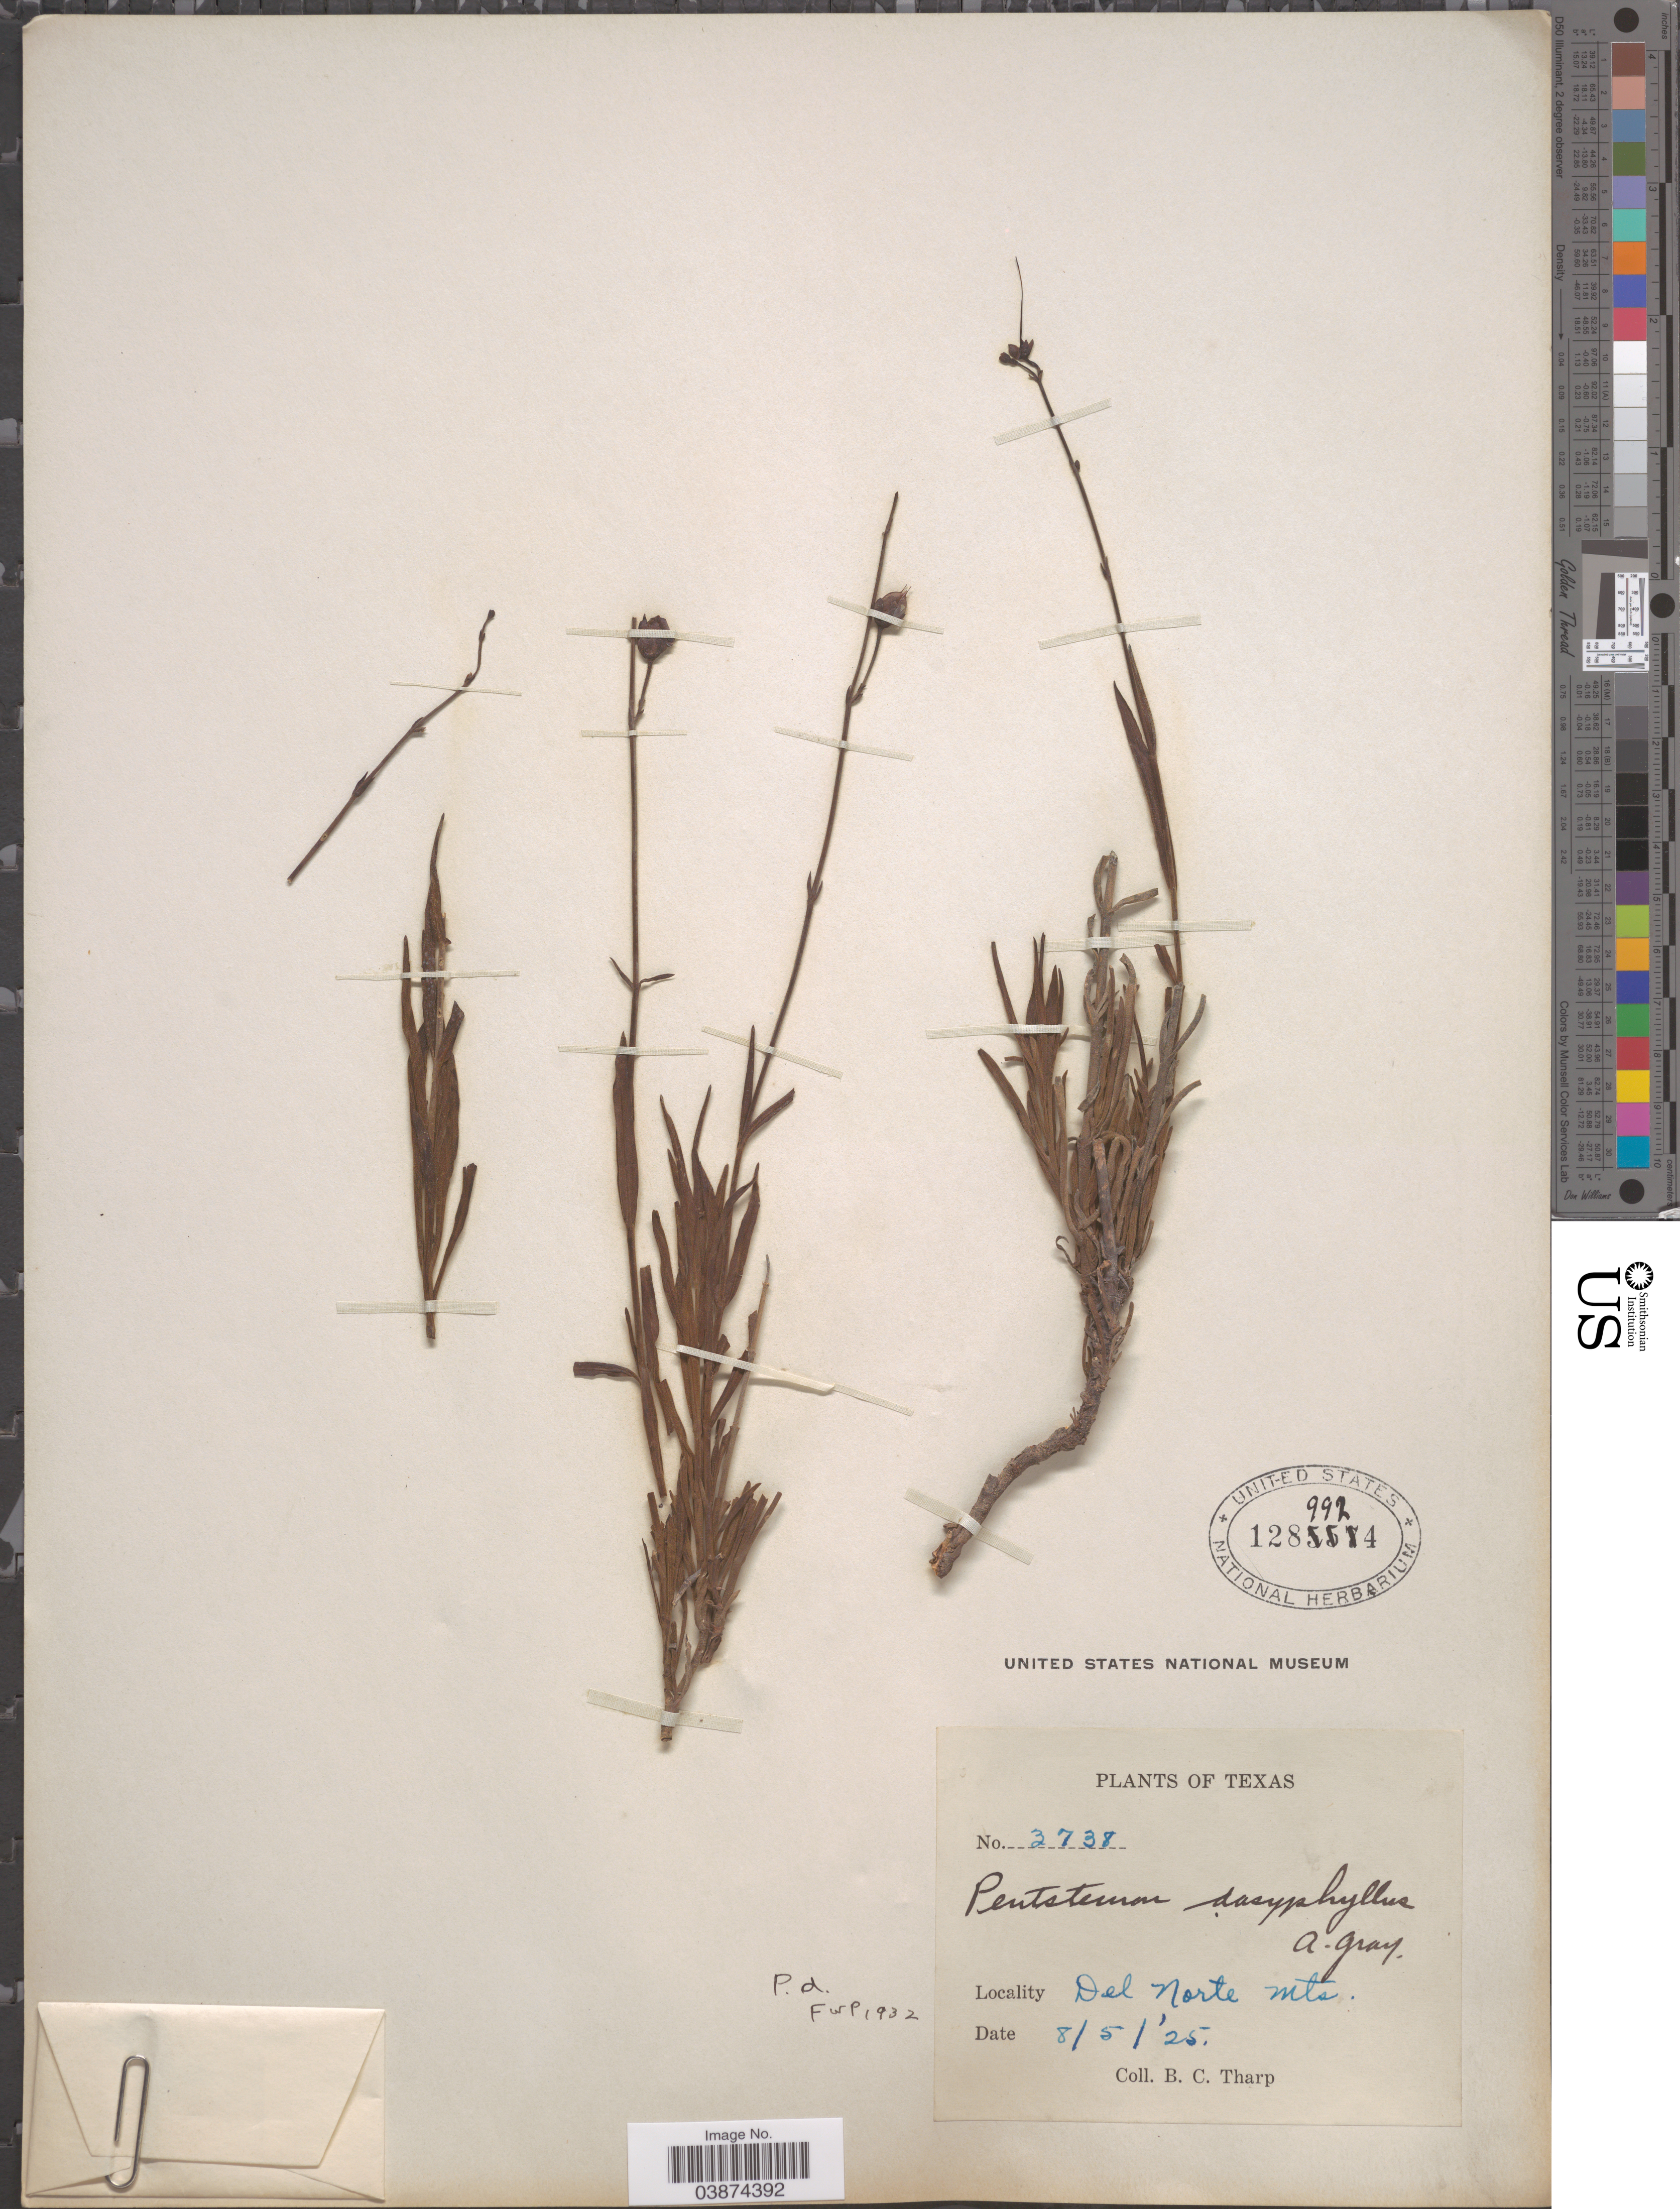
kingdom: Plantae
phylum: Tracheophyta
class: Magnoliopsida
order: Lamiales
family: Plantaginaceae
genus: Penstemon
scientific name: Penstemon dasyphyllus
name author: A. Gray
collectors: B. C. Tharp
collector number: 3738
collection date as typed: Transcribed d/m/y: 5/8/25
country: United States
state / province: Texas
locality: Del Norte Mts.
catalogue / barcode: US 1289924